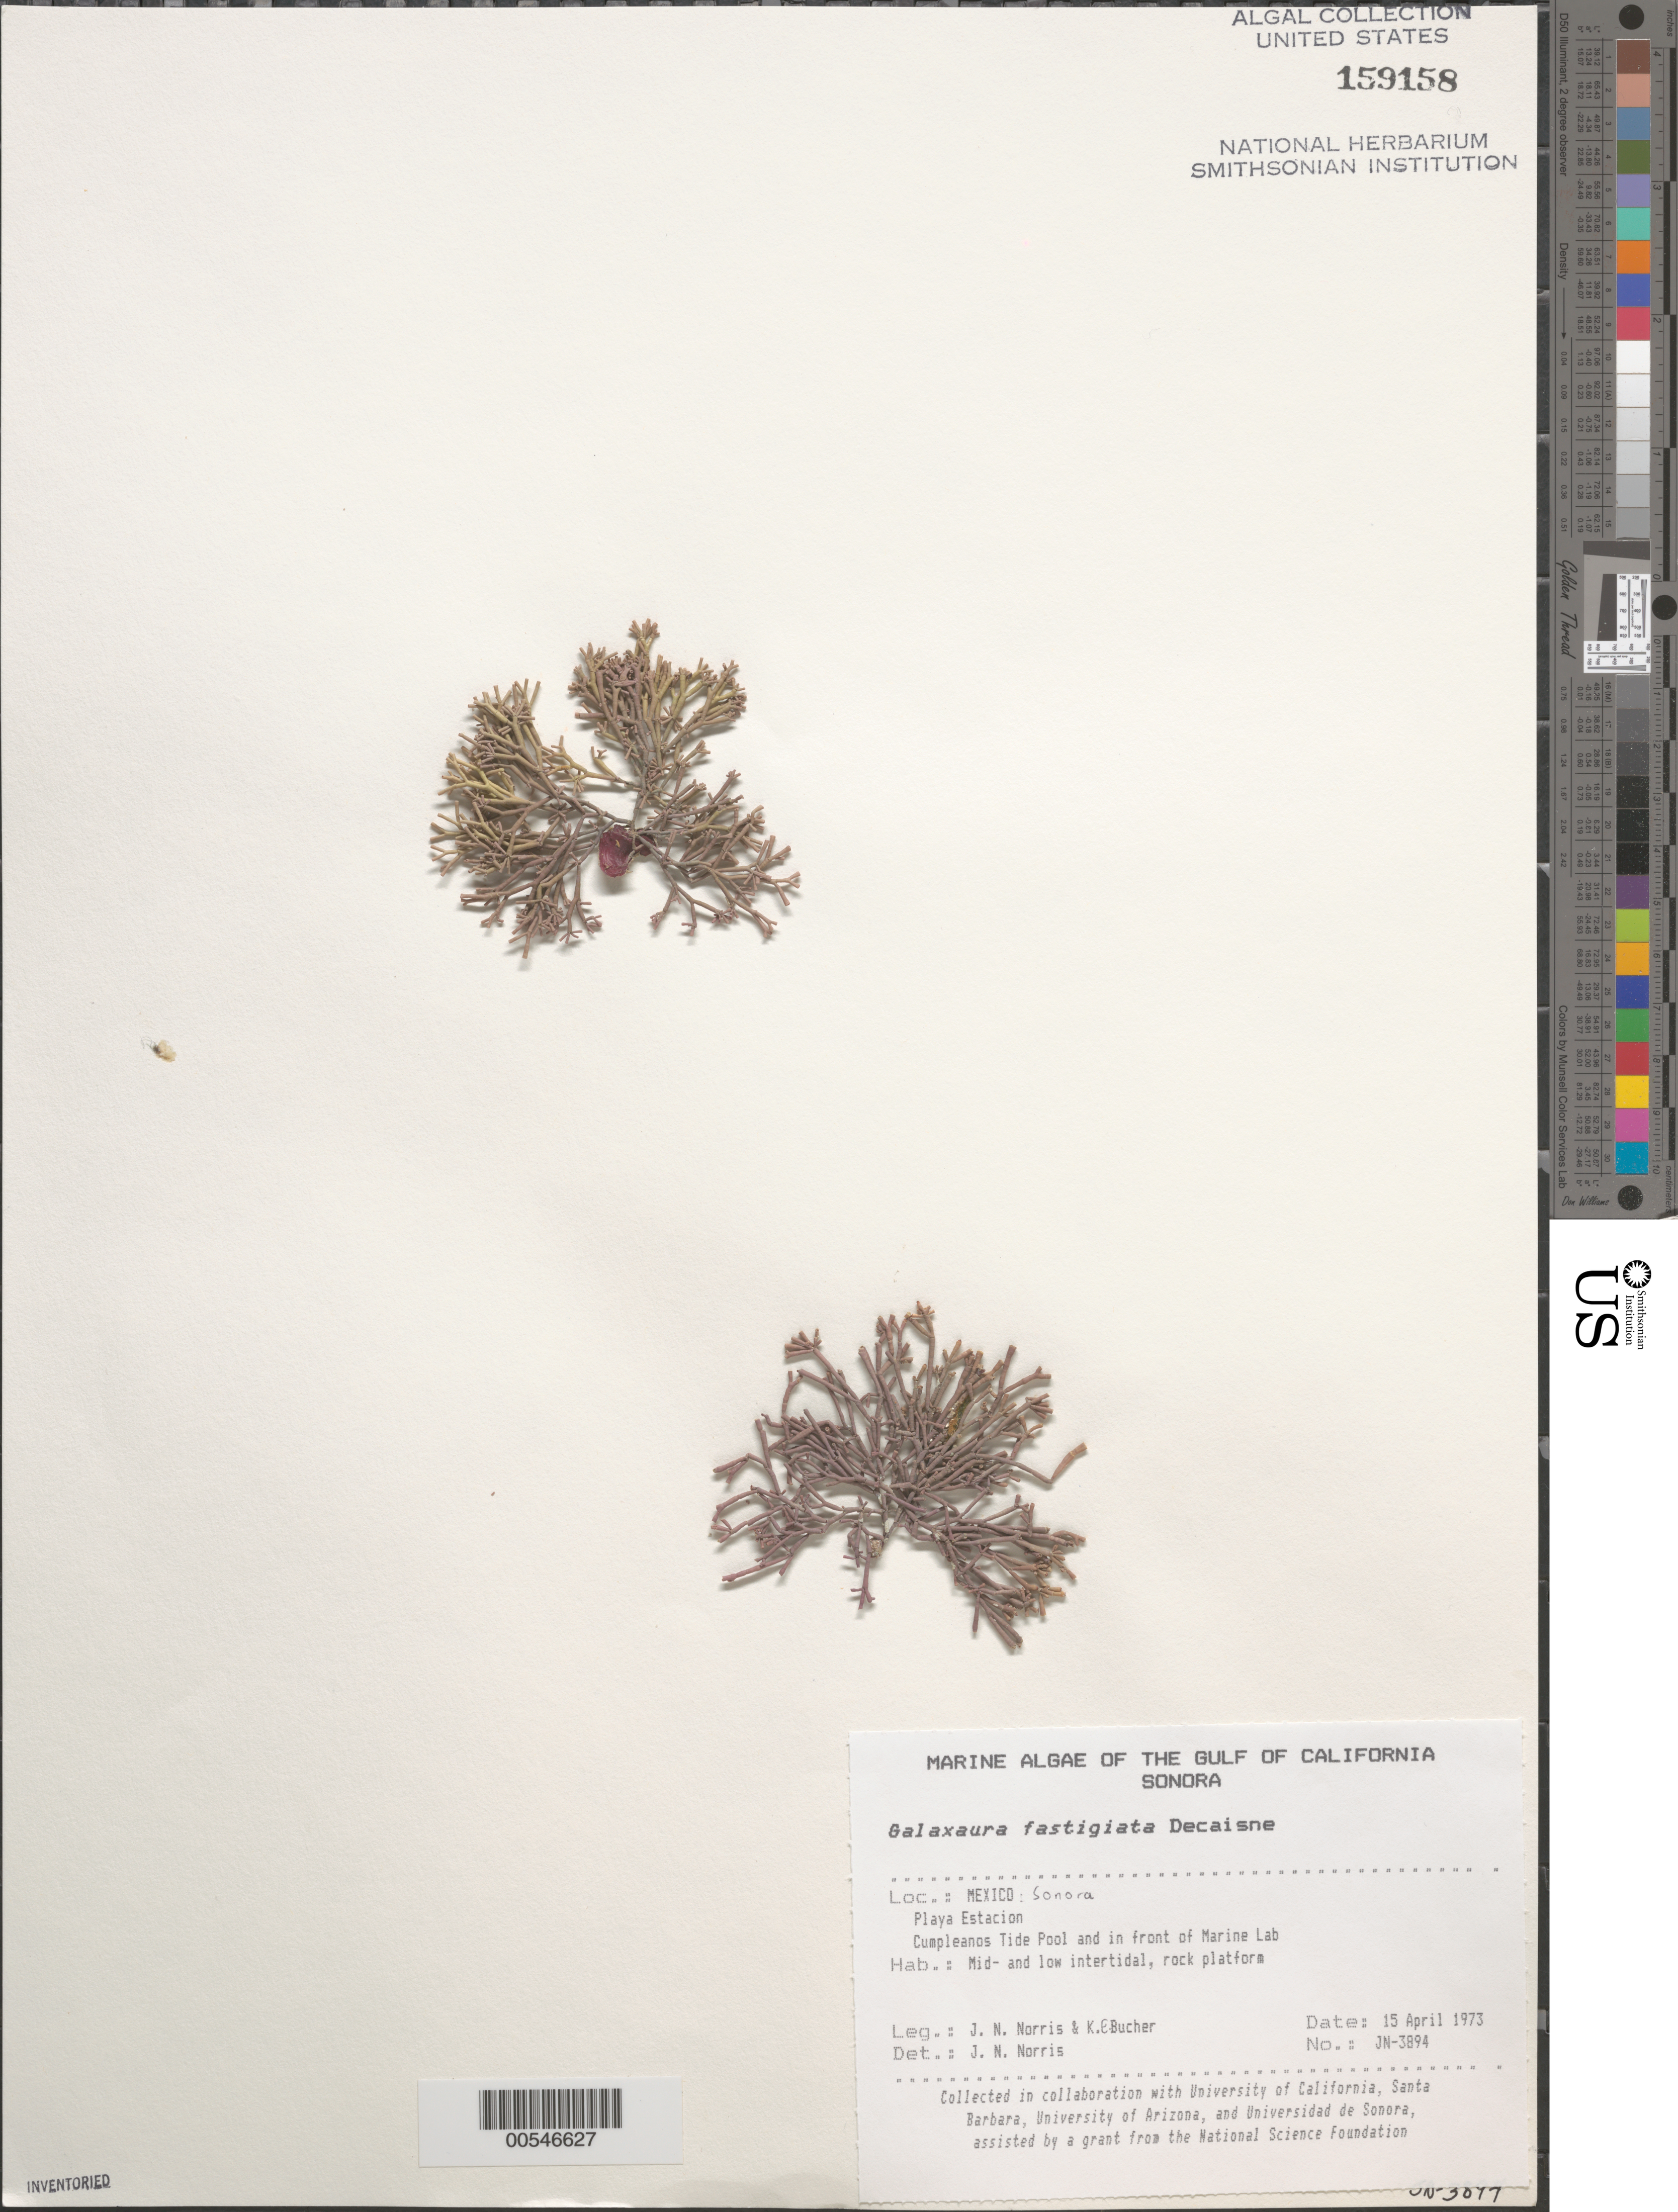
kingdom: Plantae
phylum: Rhodophyta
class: Florideophyceae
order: Nemaliales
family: Galaxauraceae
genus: Tricleocarpa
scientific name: Tricleocarpa fastigiata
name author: (Decne.) Huisman et al.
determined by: Algae name updating Project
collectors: J. N. Norris & K. E. Bucher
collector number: JN-3894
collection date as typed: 15 Apr 1973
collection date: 1973-04-15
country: Mexico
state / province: Sonora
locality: Playa Estacion, Puerto Penasco, Cumpleanos tide pool and marine station shore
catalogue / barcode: US 159158